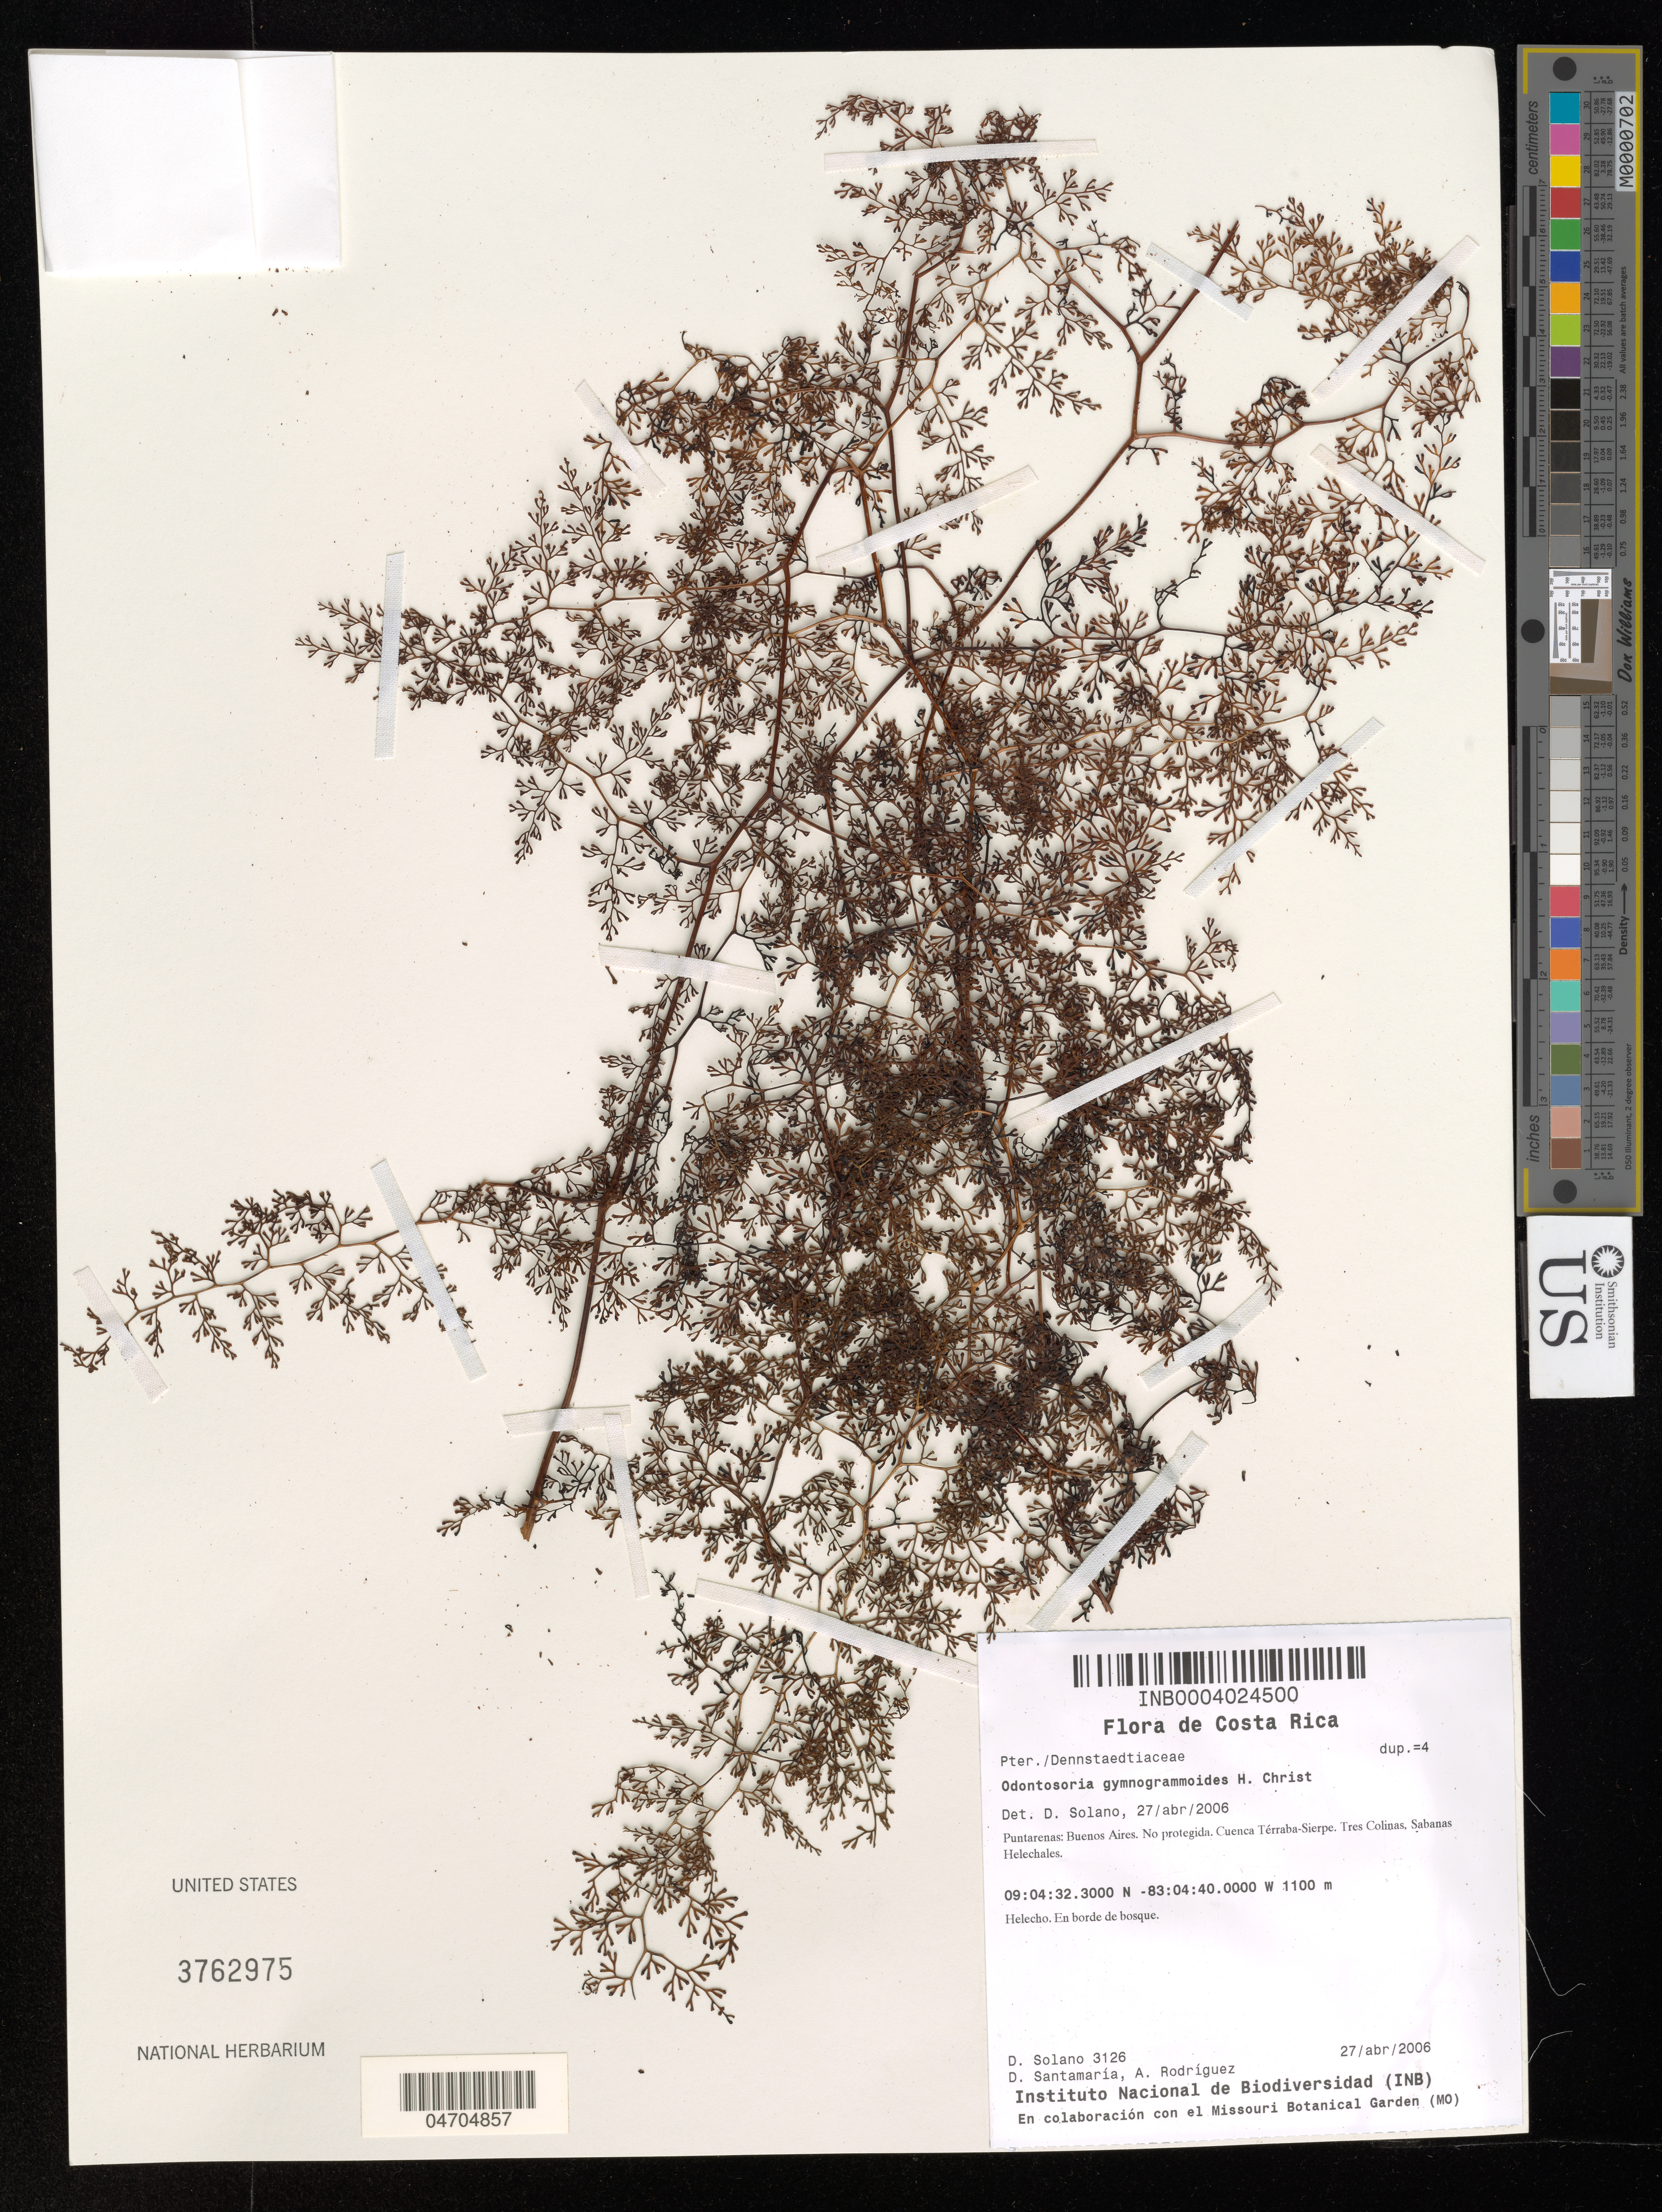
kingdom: Plantae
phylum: Tracheophyta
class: Polypodiopsida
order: Polypodiales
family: Lindsaeaceae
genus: Odontosoria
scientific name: Odontosoria gymnogrammoides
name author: Christ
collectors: D. Solano, D. Santamaria & A. Rodríguez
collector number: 3126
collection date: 2006-04-27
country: Costa Rica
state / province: Puntarenas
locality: Buenos Aires. No protegida. Cuenca Térraba-Sierpe. Tres Colinas, Sabanas Helechales.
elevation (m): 1100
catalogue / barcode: US 3762975